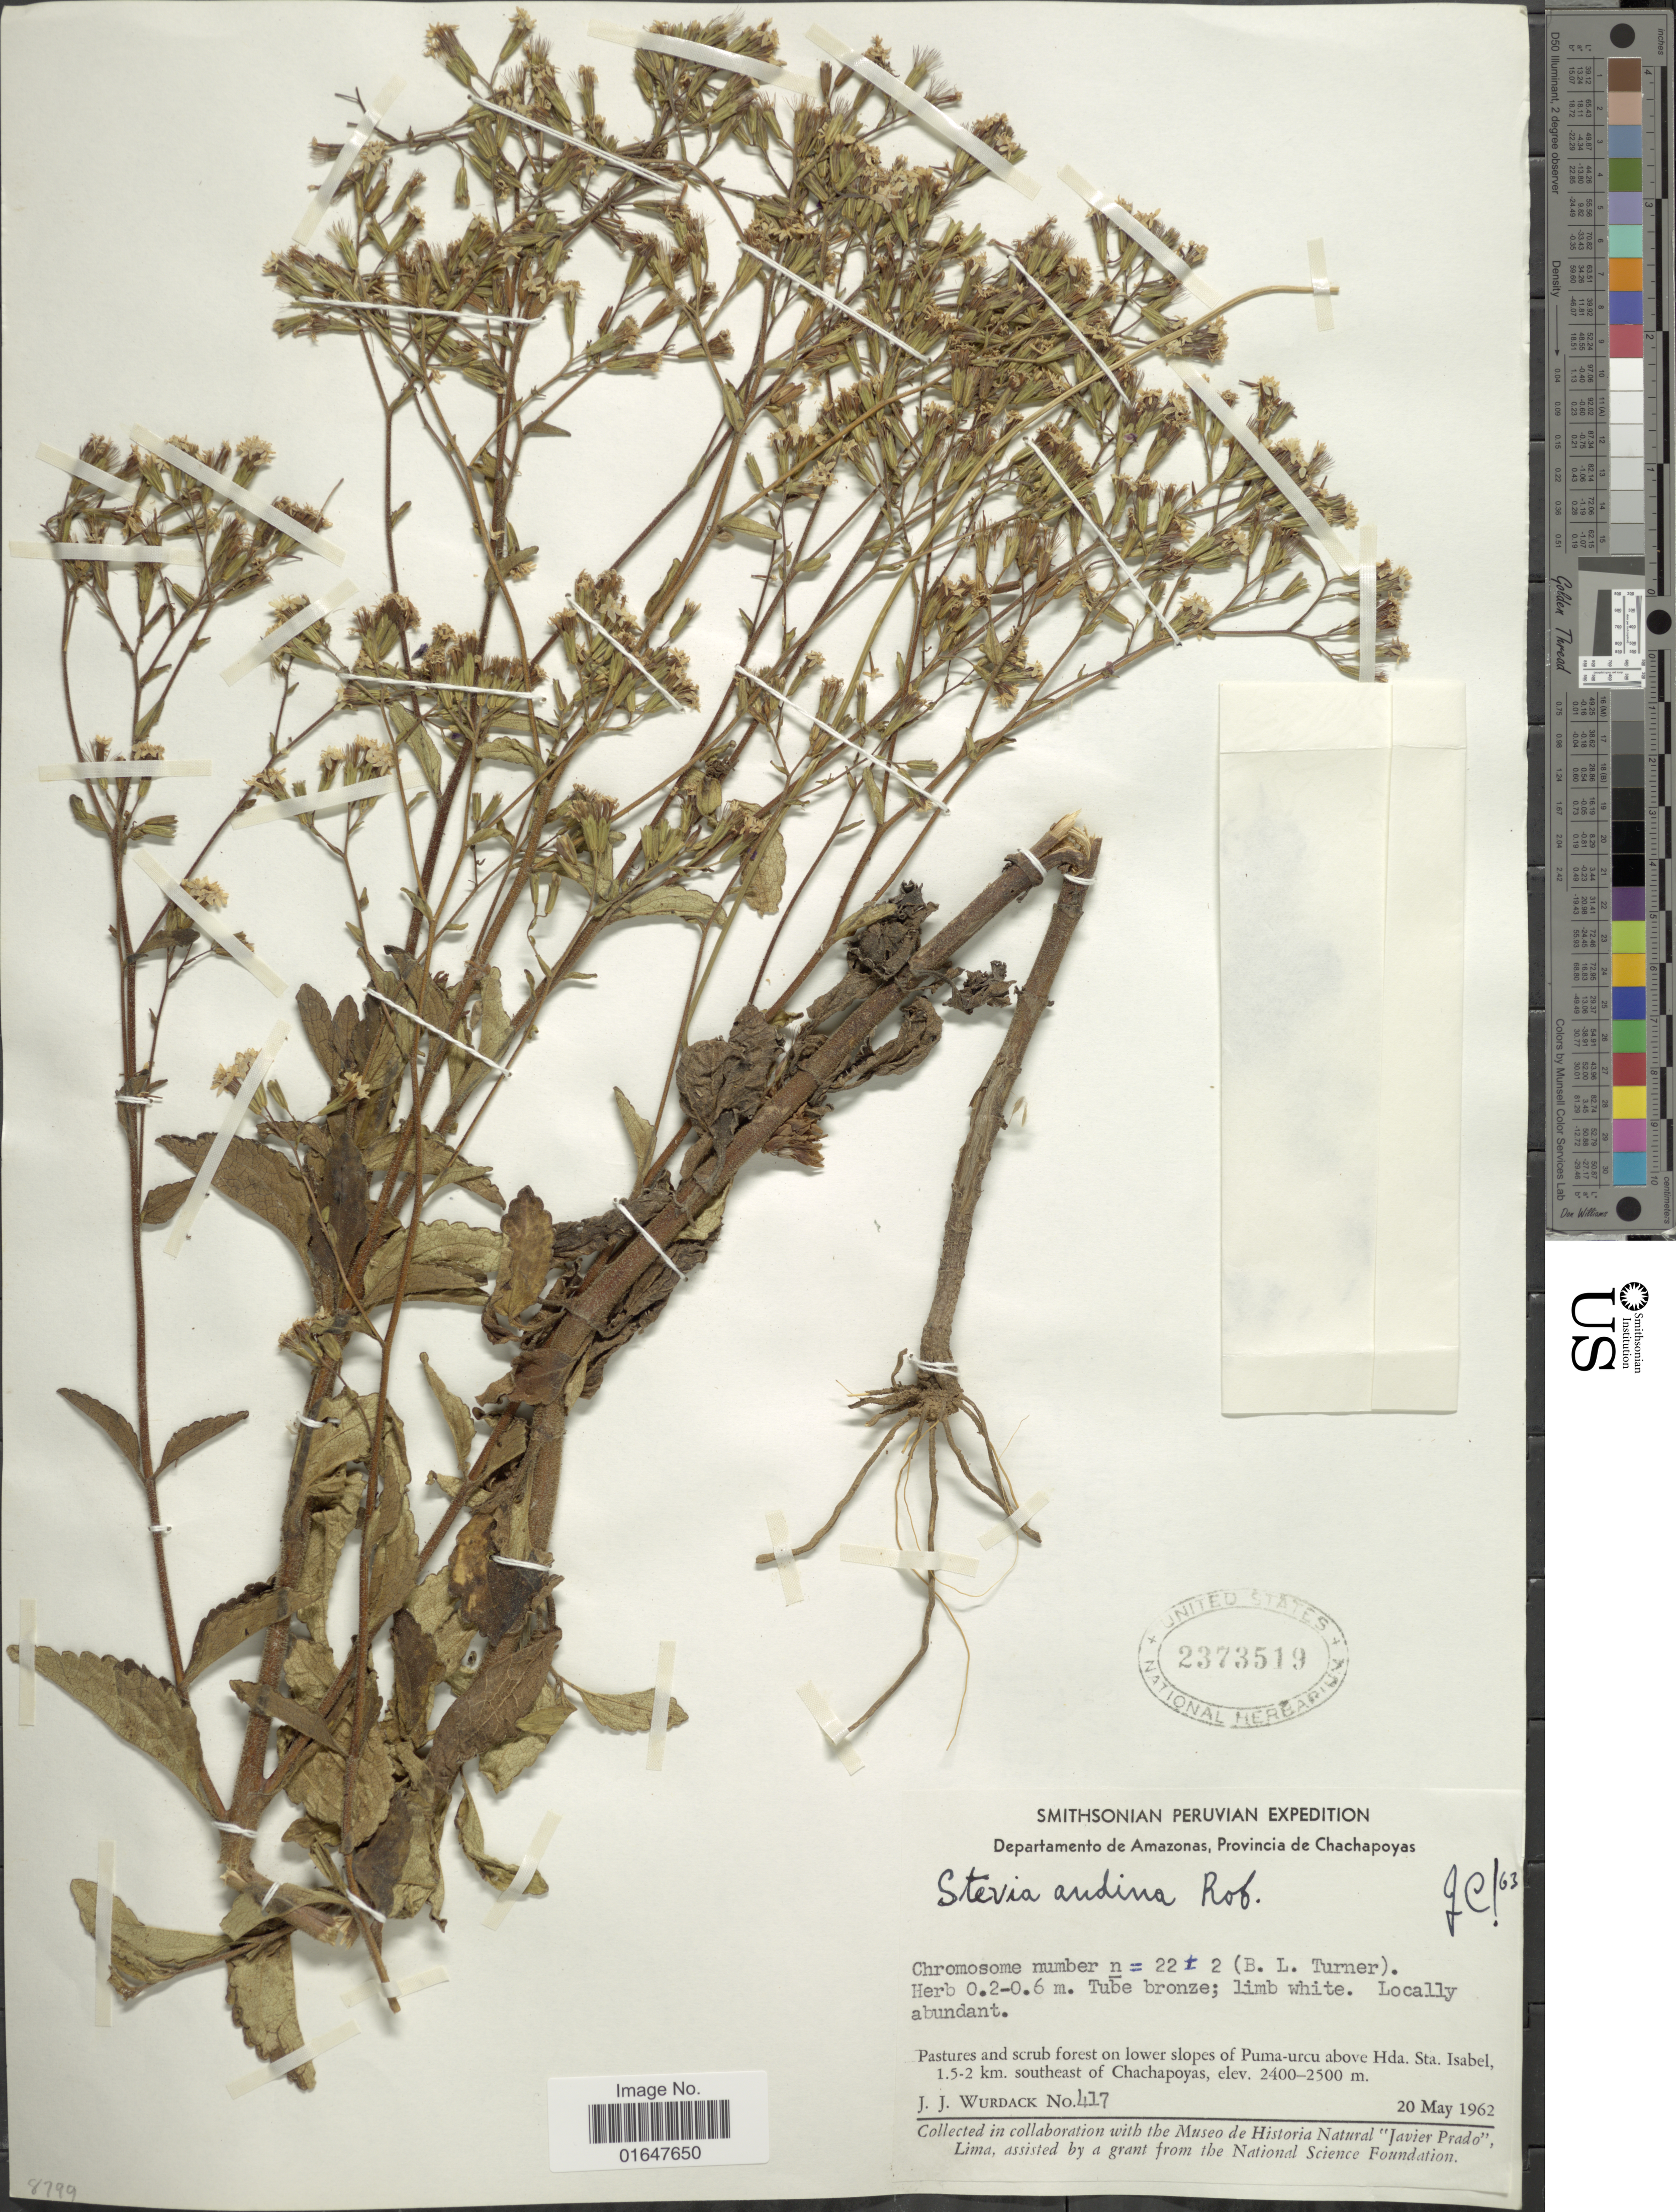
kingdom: Plantae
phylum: Tracheophyta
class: Magnoliopsida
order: Asterales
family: Asteraceae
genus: Stevia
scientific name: Stevia andina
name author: B.L. Rob.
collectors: J. J. Wurdack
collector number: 417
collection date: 1962-05-20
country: Peru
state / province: Amazonas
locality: Provincia de Chachapoyas, lower slopes of Puma-urcu above Hda. Sta. Isabel, 1.5-2 km southeast of Chachapoyas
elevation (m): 2400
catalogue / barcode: US 2373519